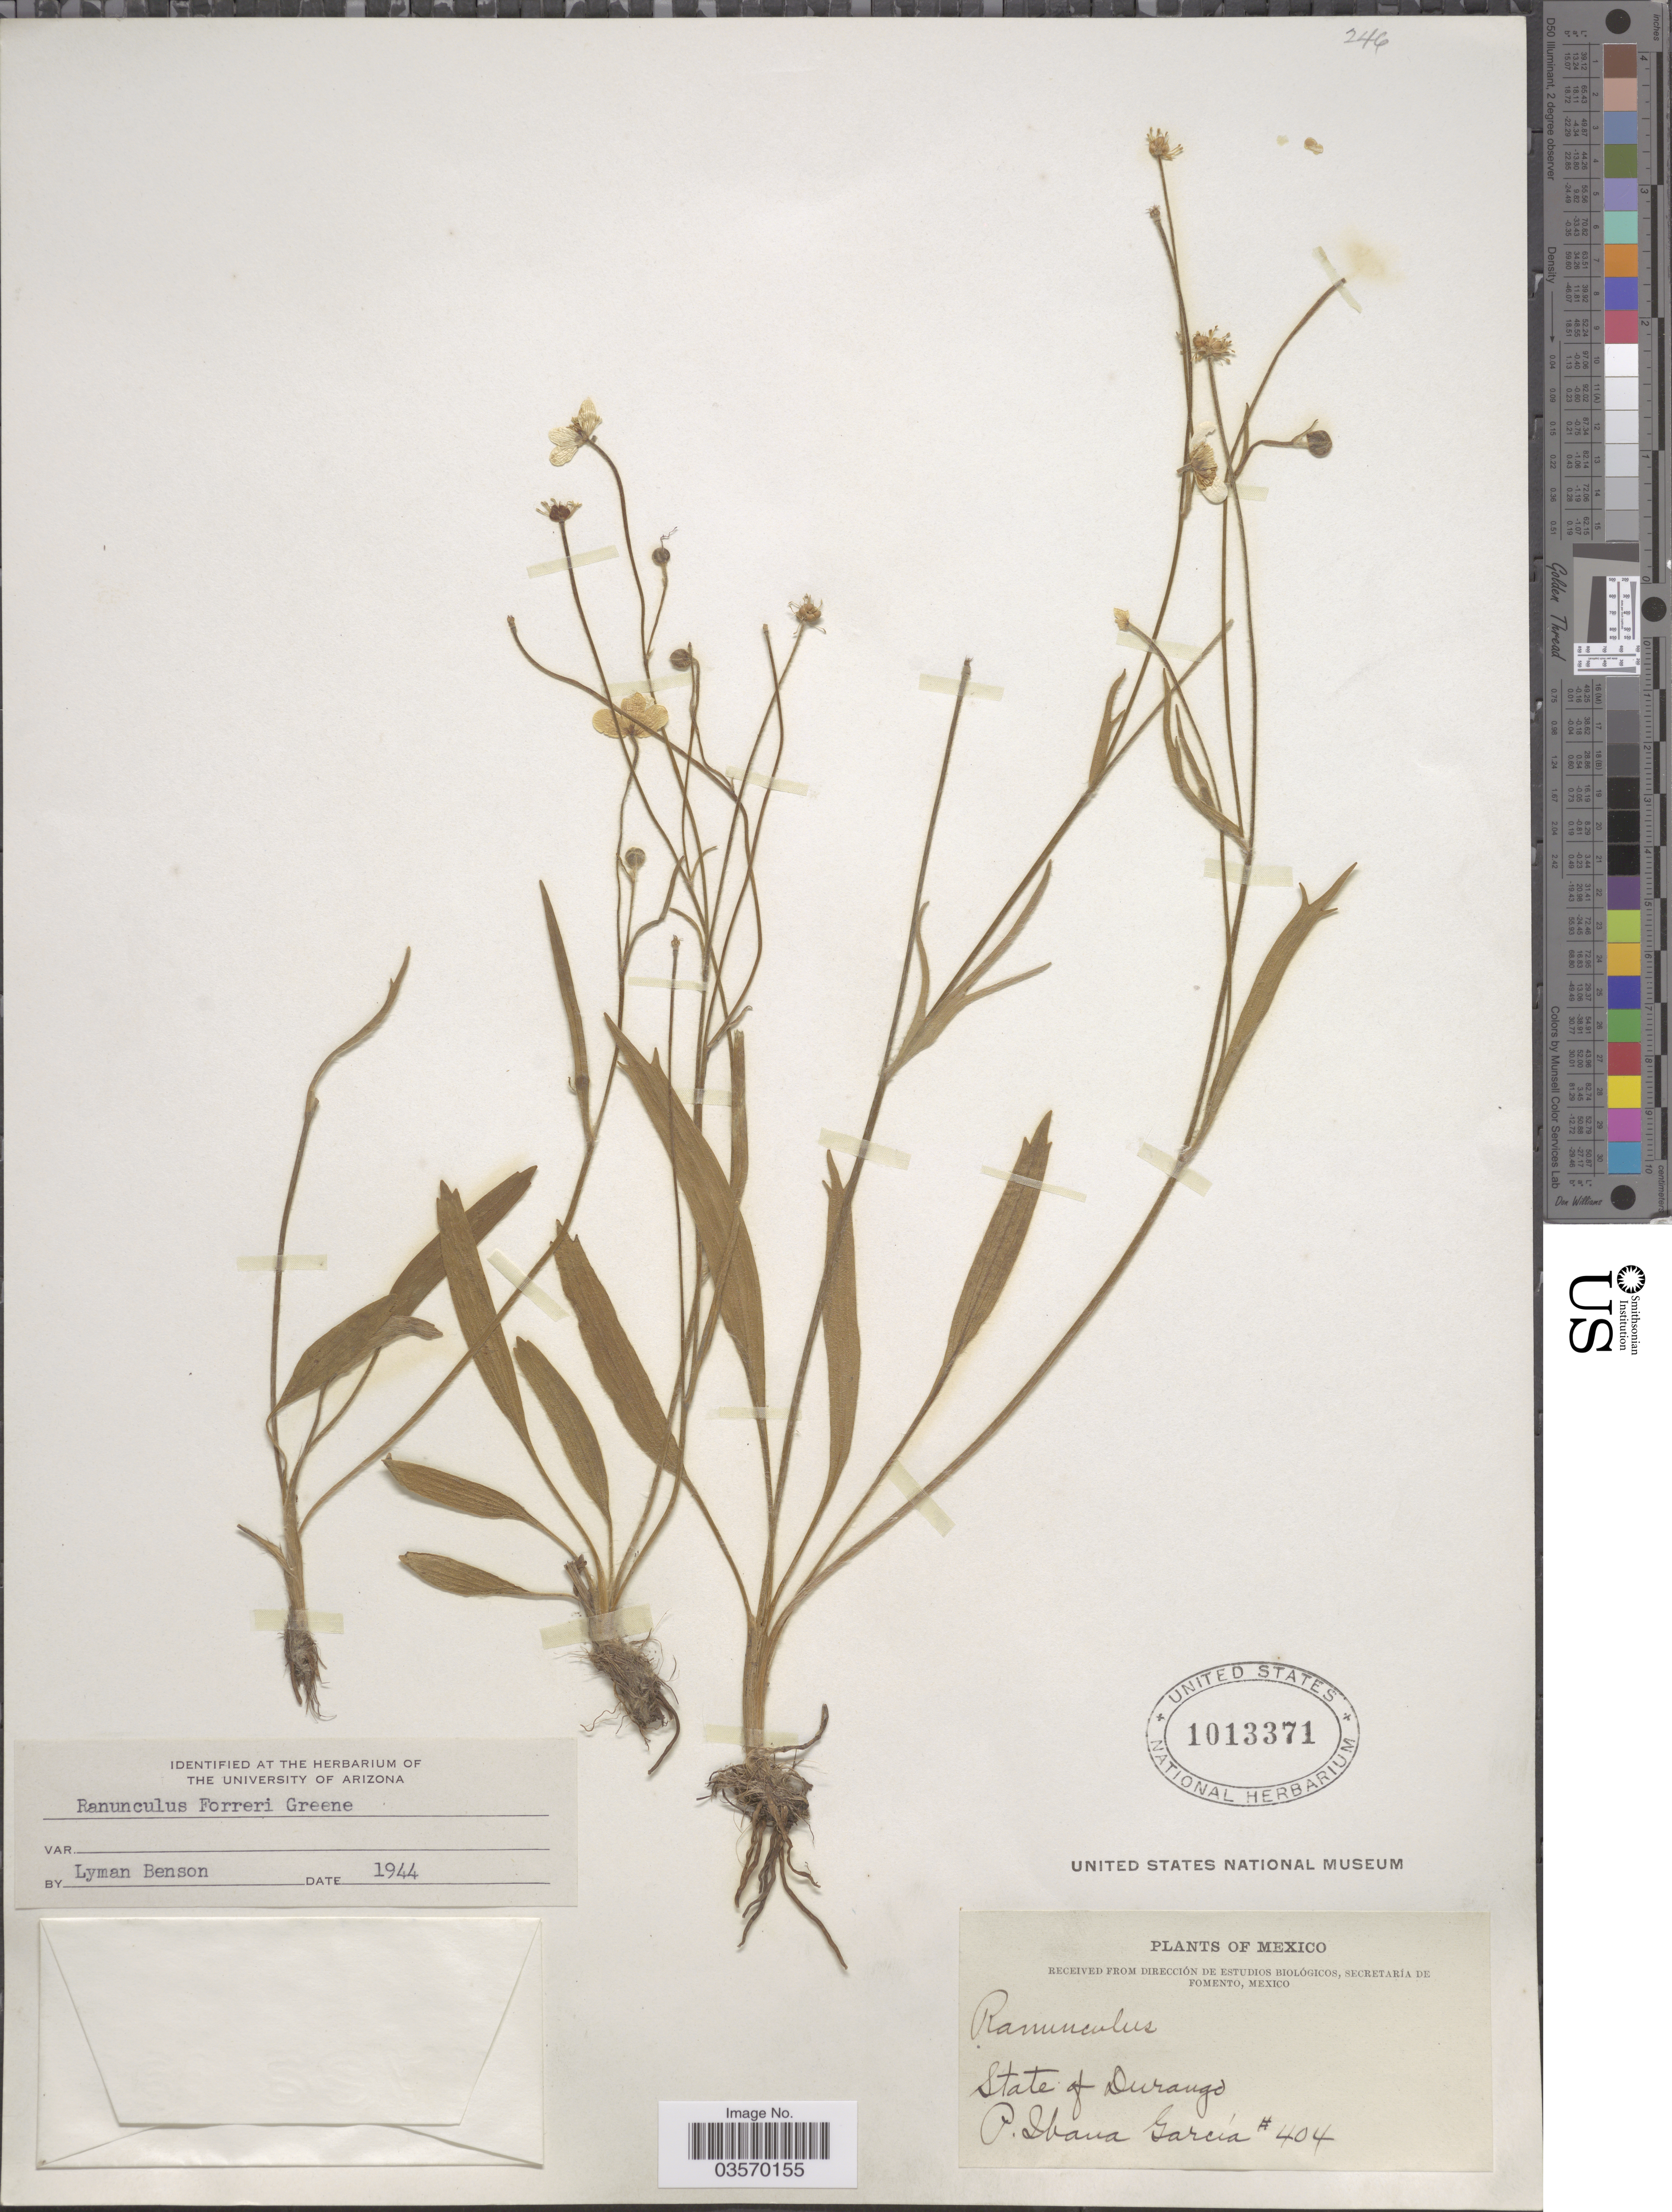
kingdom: Plantae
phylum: Tracheophyta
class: Magnoliopsida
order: Ranunculales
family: Ranunculaceae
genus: Ranunculus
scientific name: Ranunculus forreri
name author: Greene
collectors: P. I. Garcia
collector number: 404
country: Mexico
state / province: Durango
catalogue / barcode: US 1013371